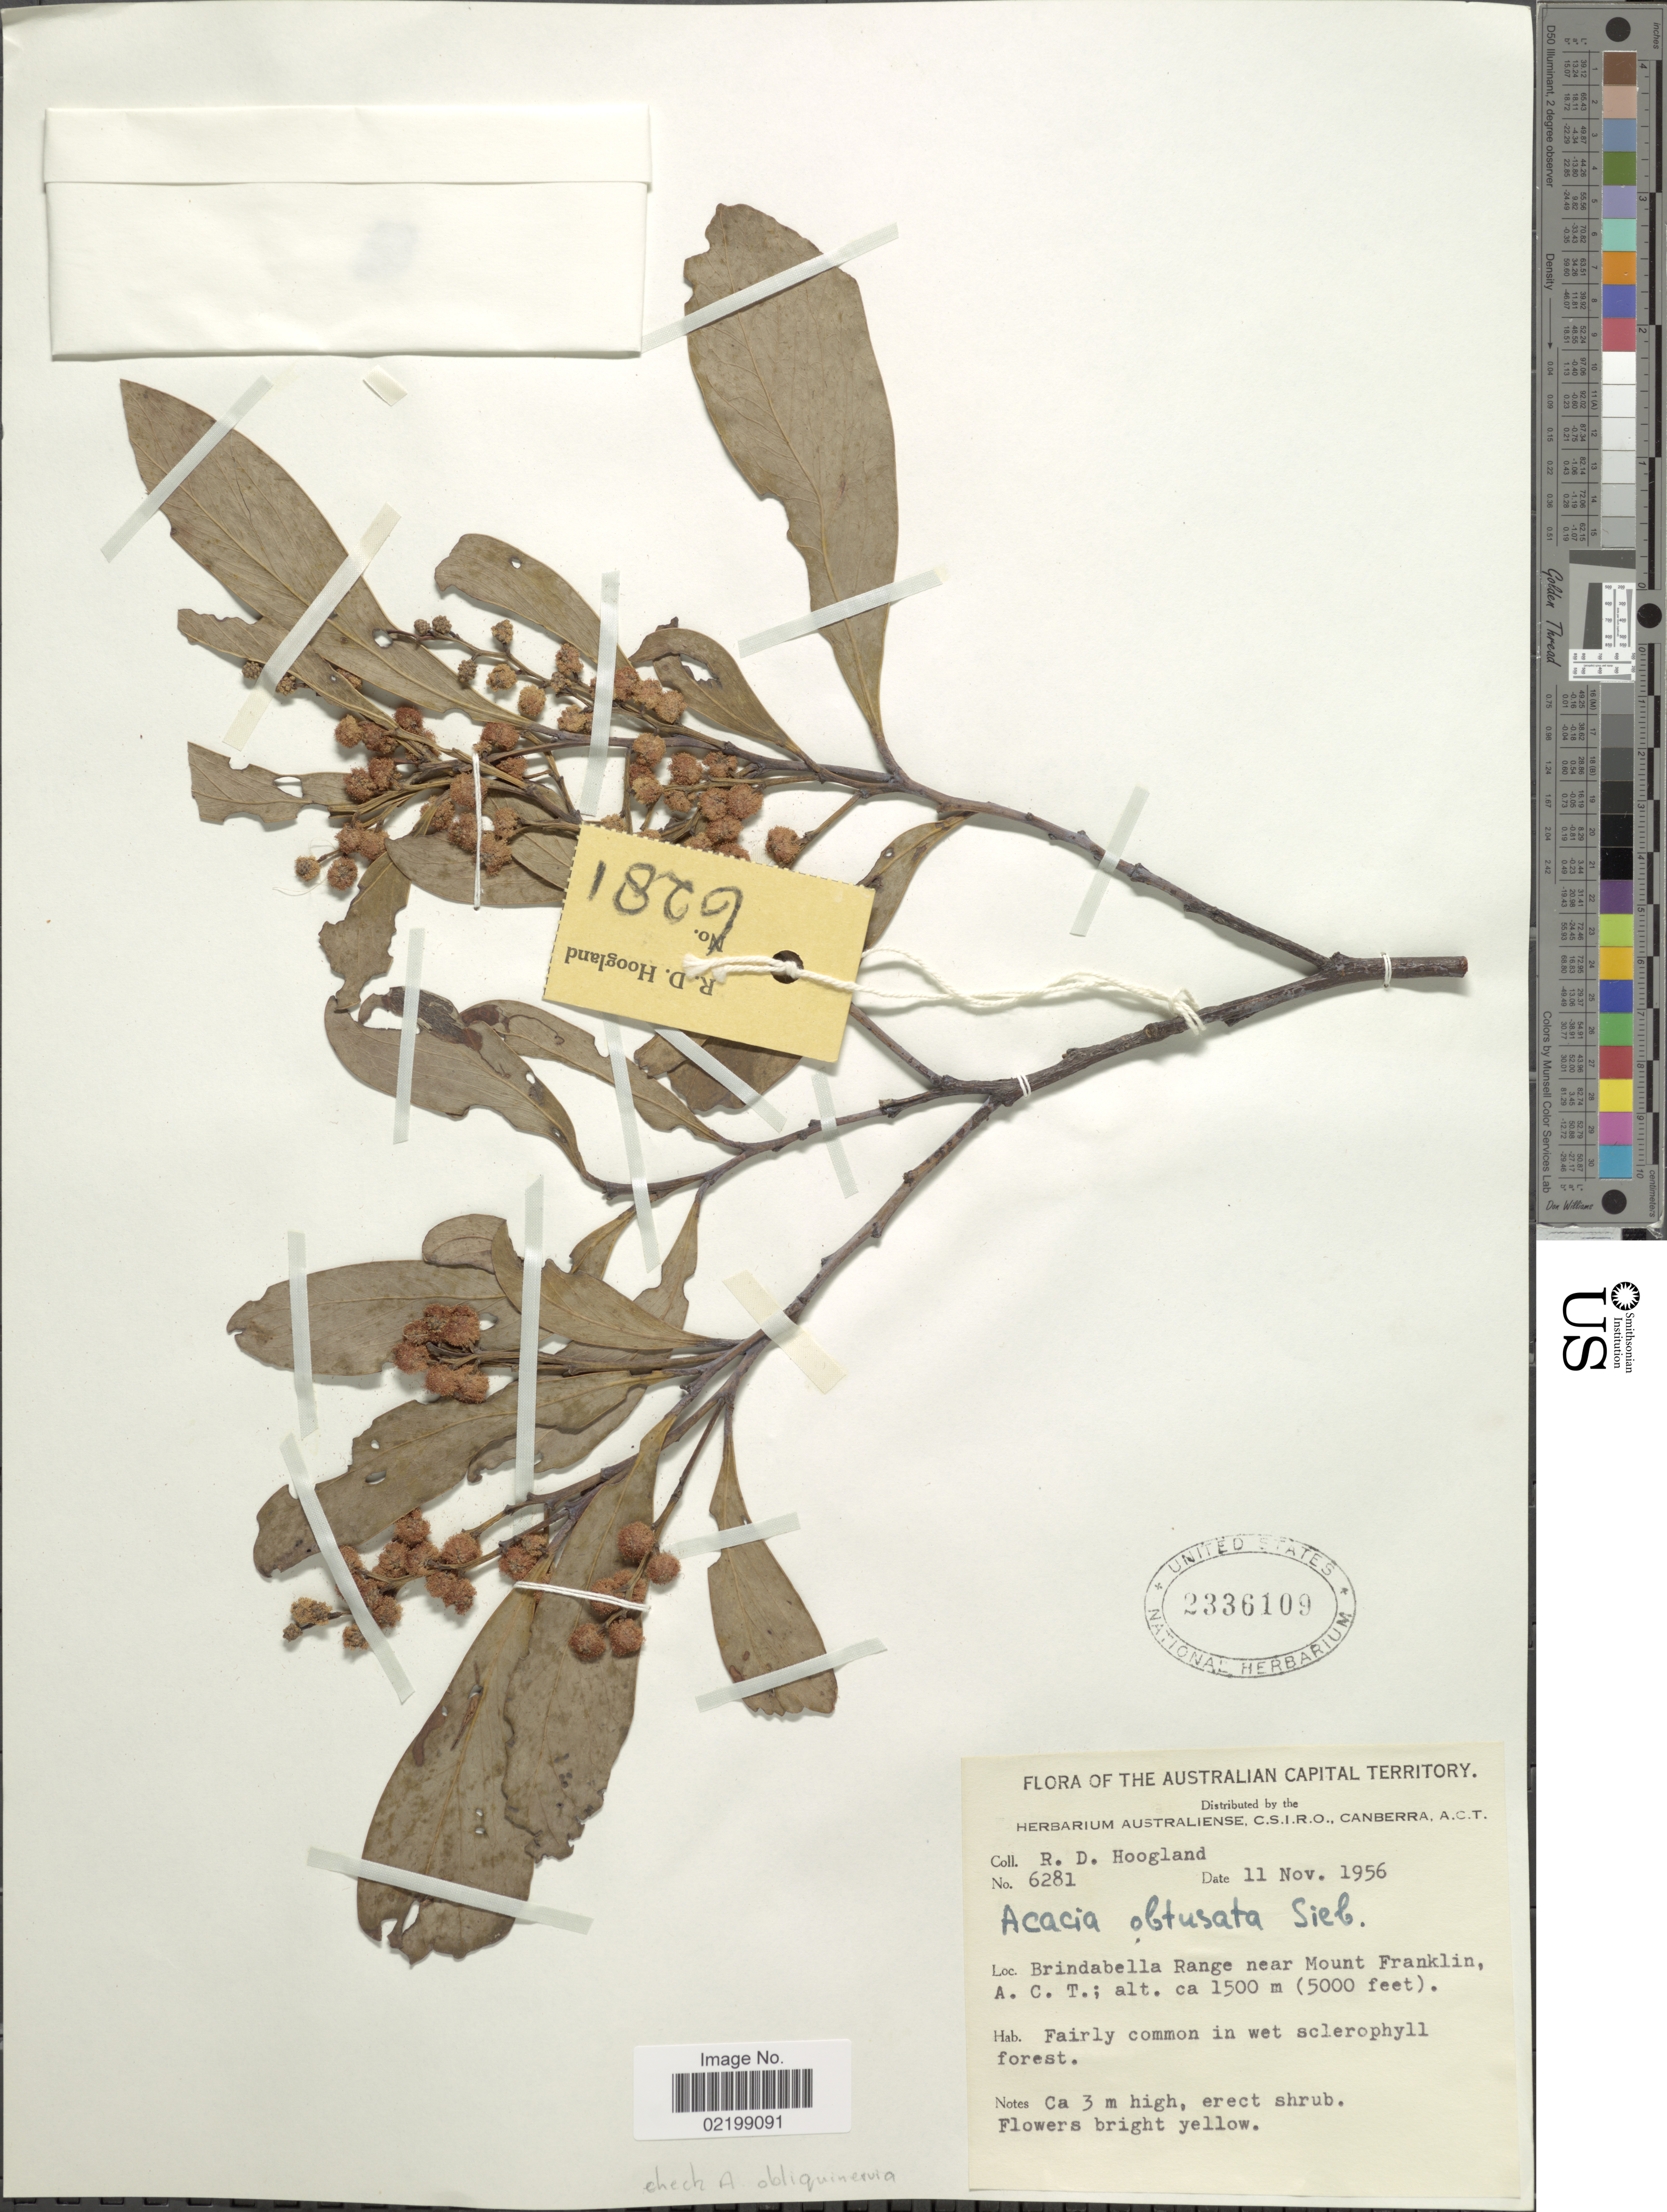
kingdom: Plantae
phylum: Tracheophyta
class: Magnoliopsida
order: Fabales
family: Fabaceae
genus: Acacia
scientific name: Acacia obtusata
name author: Sieber ex DC.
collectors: R. D. Hoogland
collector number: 6281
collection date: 1956-11-11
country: Australia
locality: Australian Capital Territory, Brindabella Range near Mount Franklin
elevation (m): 1500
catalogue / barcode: US 2336109